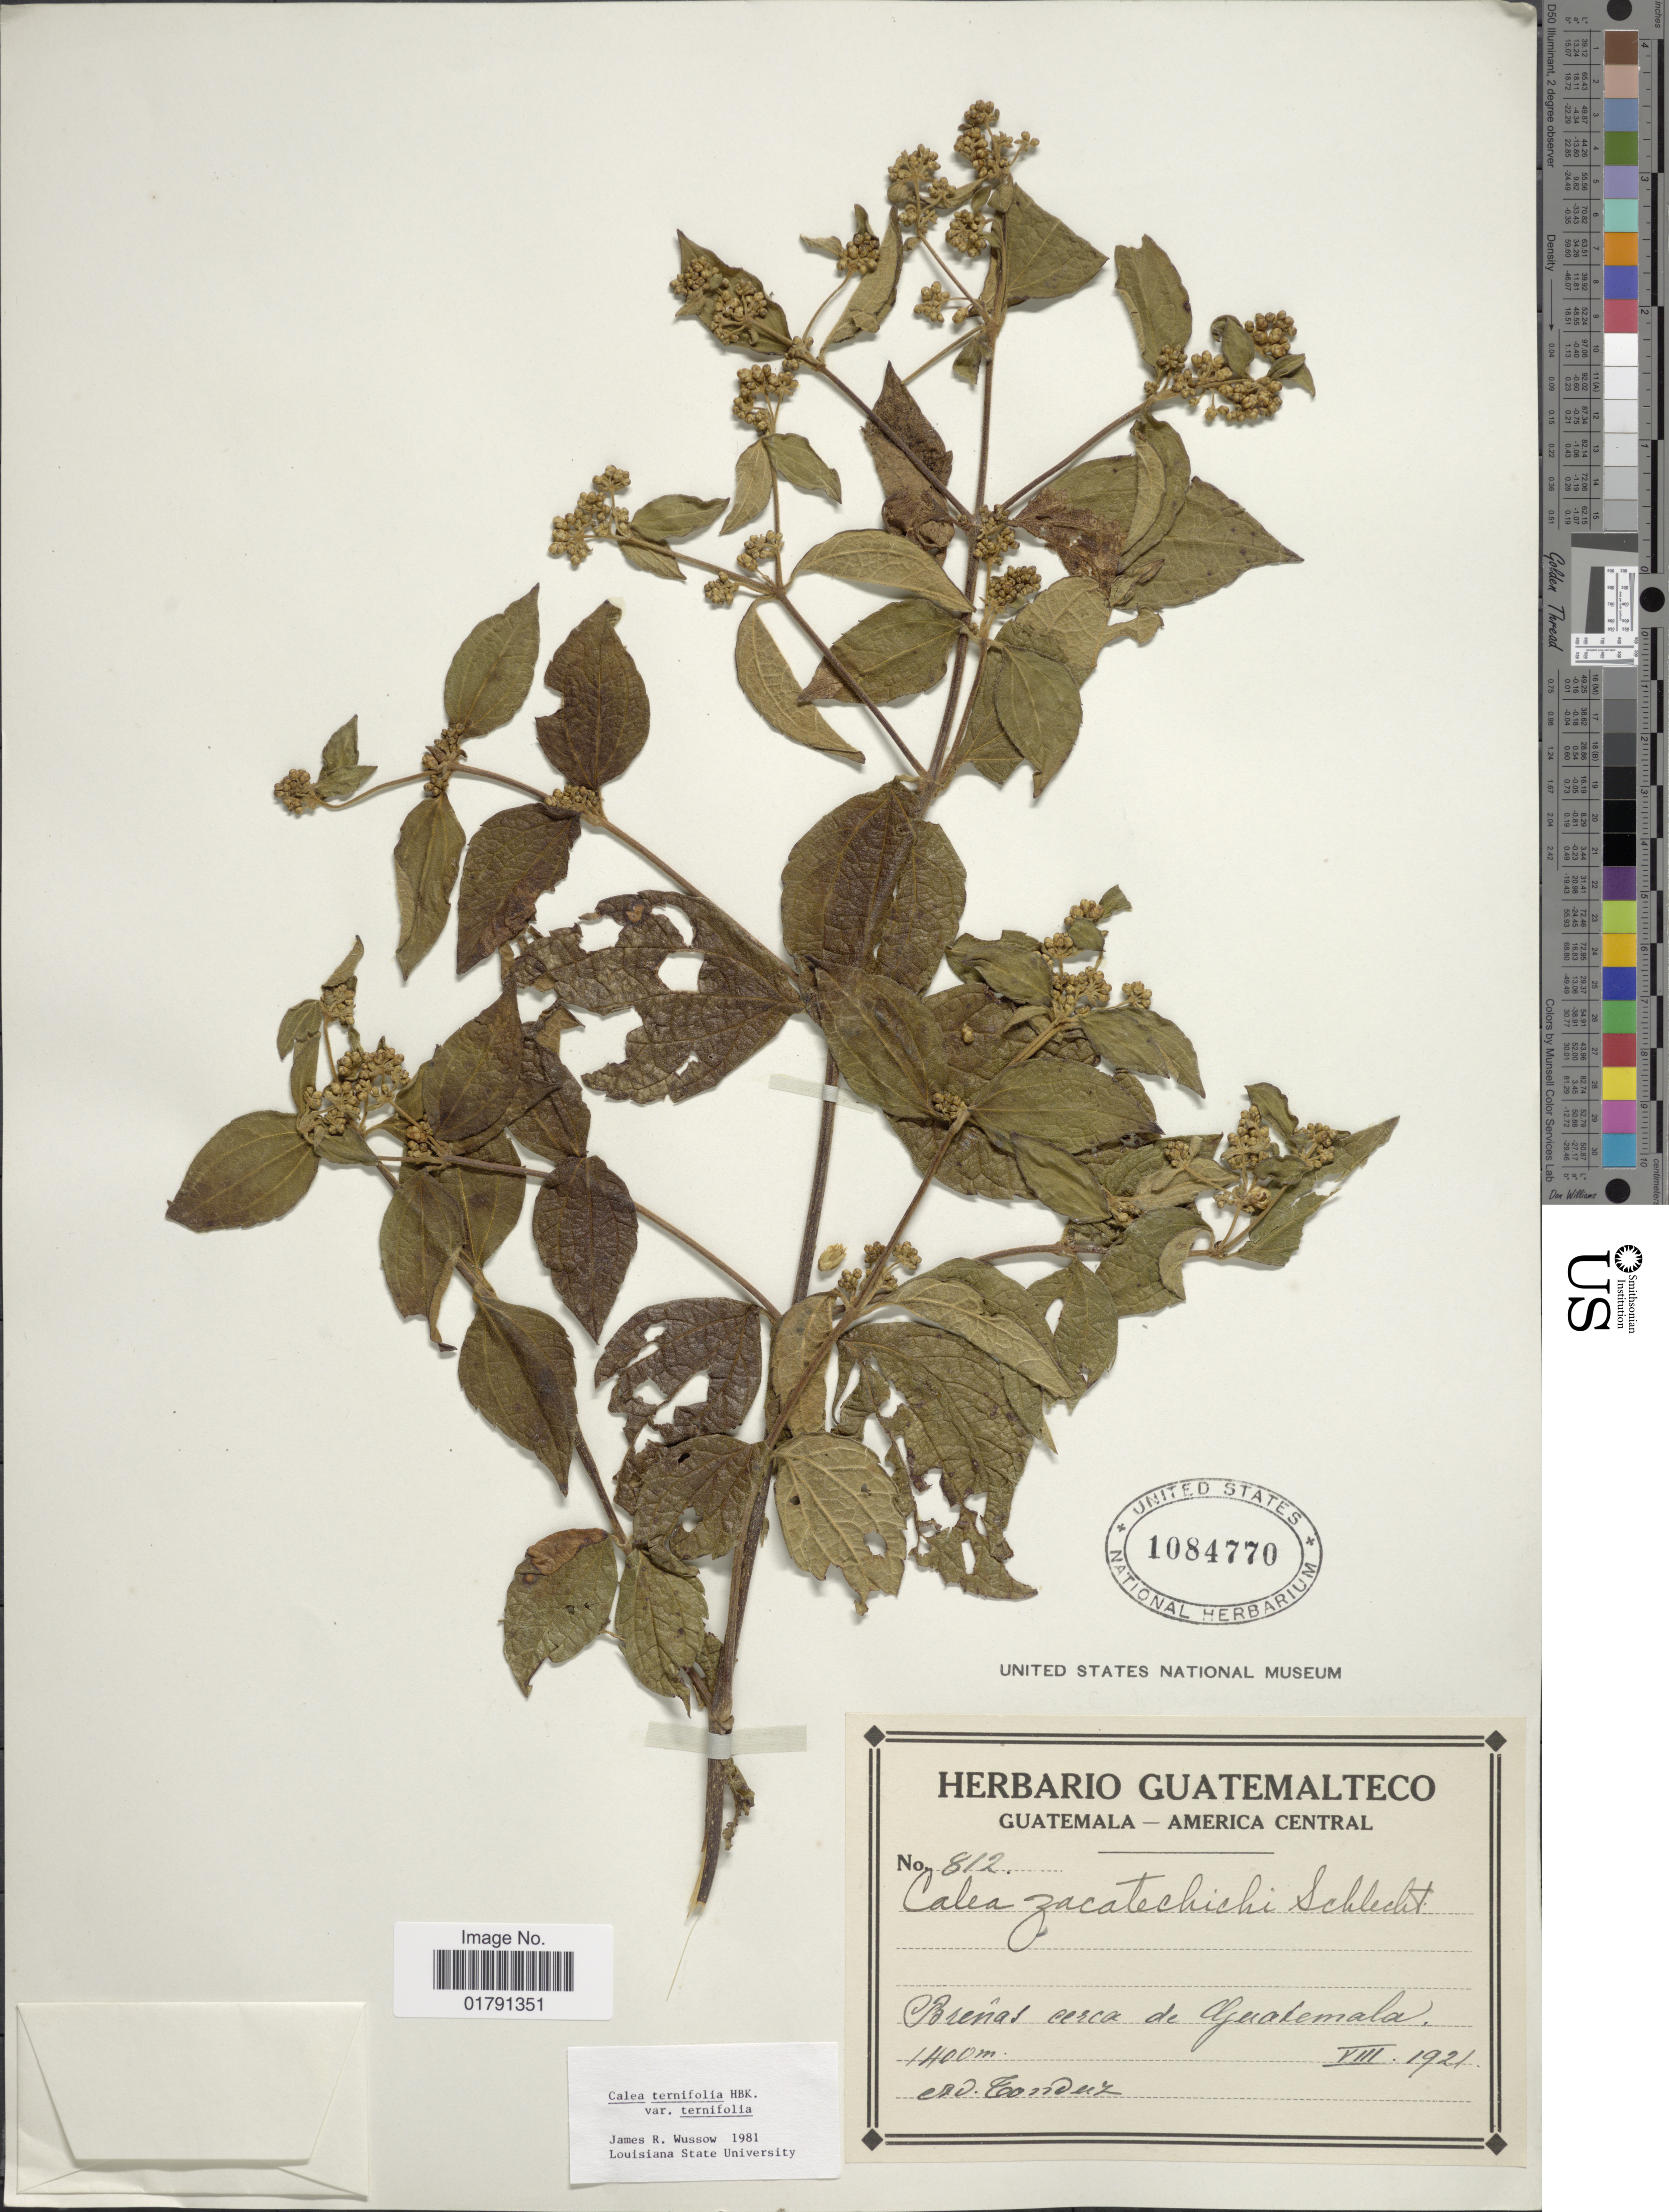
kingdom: Plantae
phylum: Tracheophyta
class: Magnoliopsida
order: Asterales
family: Asteraceae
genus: Calea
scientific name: Calea ternifolia var. ternifolia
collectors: A. Tonduz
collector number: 812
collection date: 1921-08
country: Guatemala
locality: Brenas cerca de Guatemala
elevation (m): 1400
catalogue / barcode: US 1084770